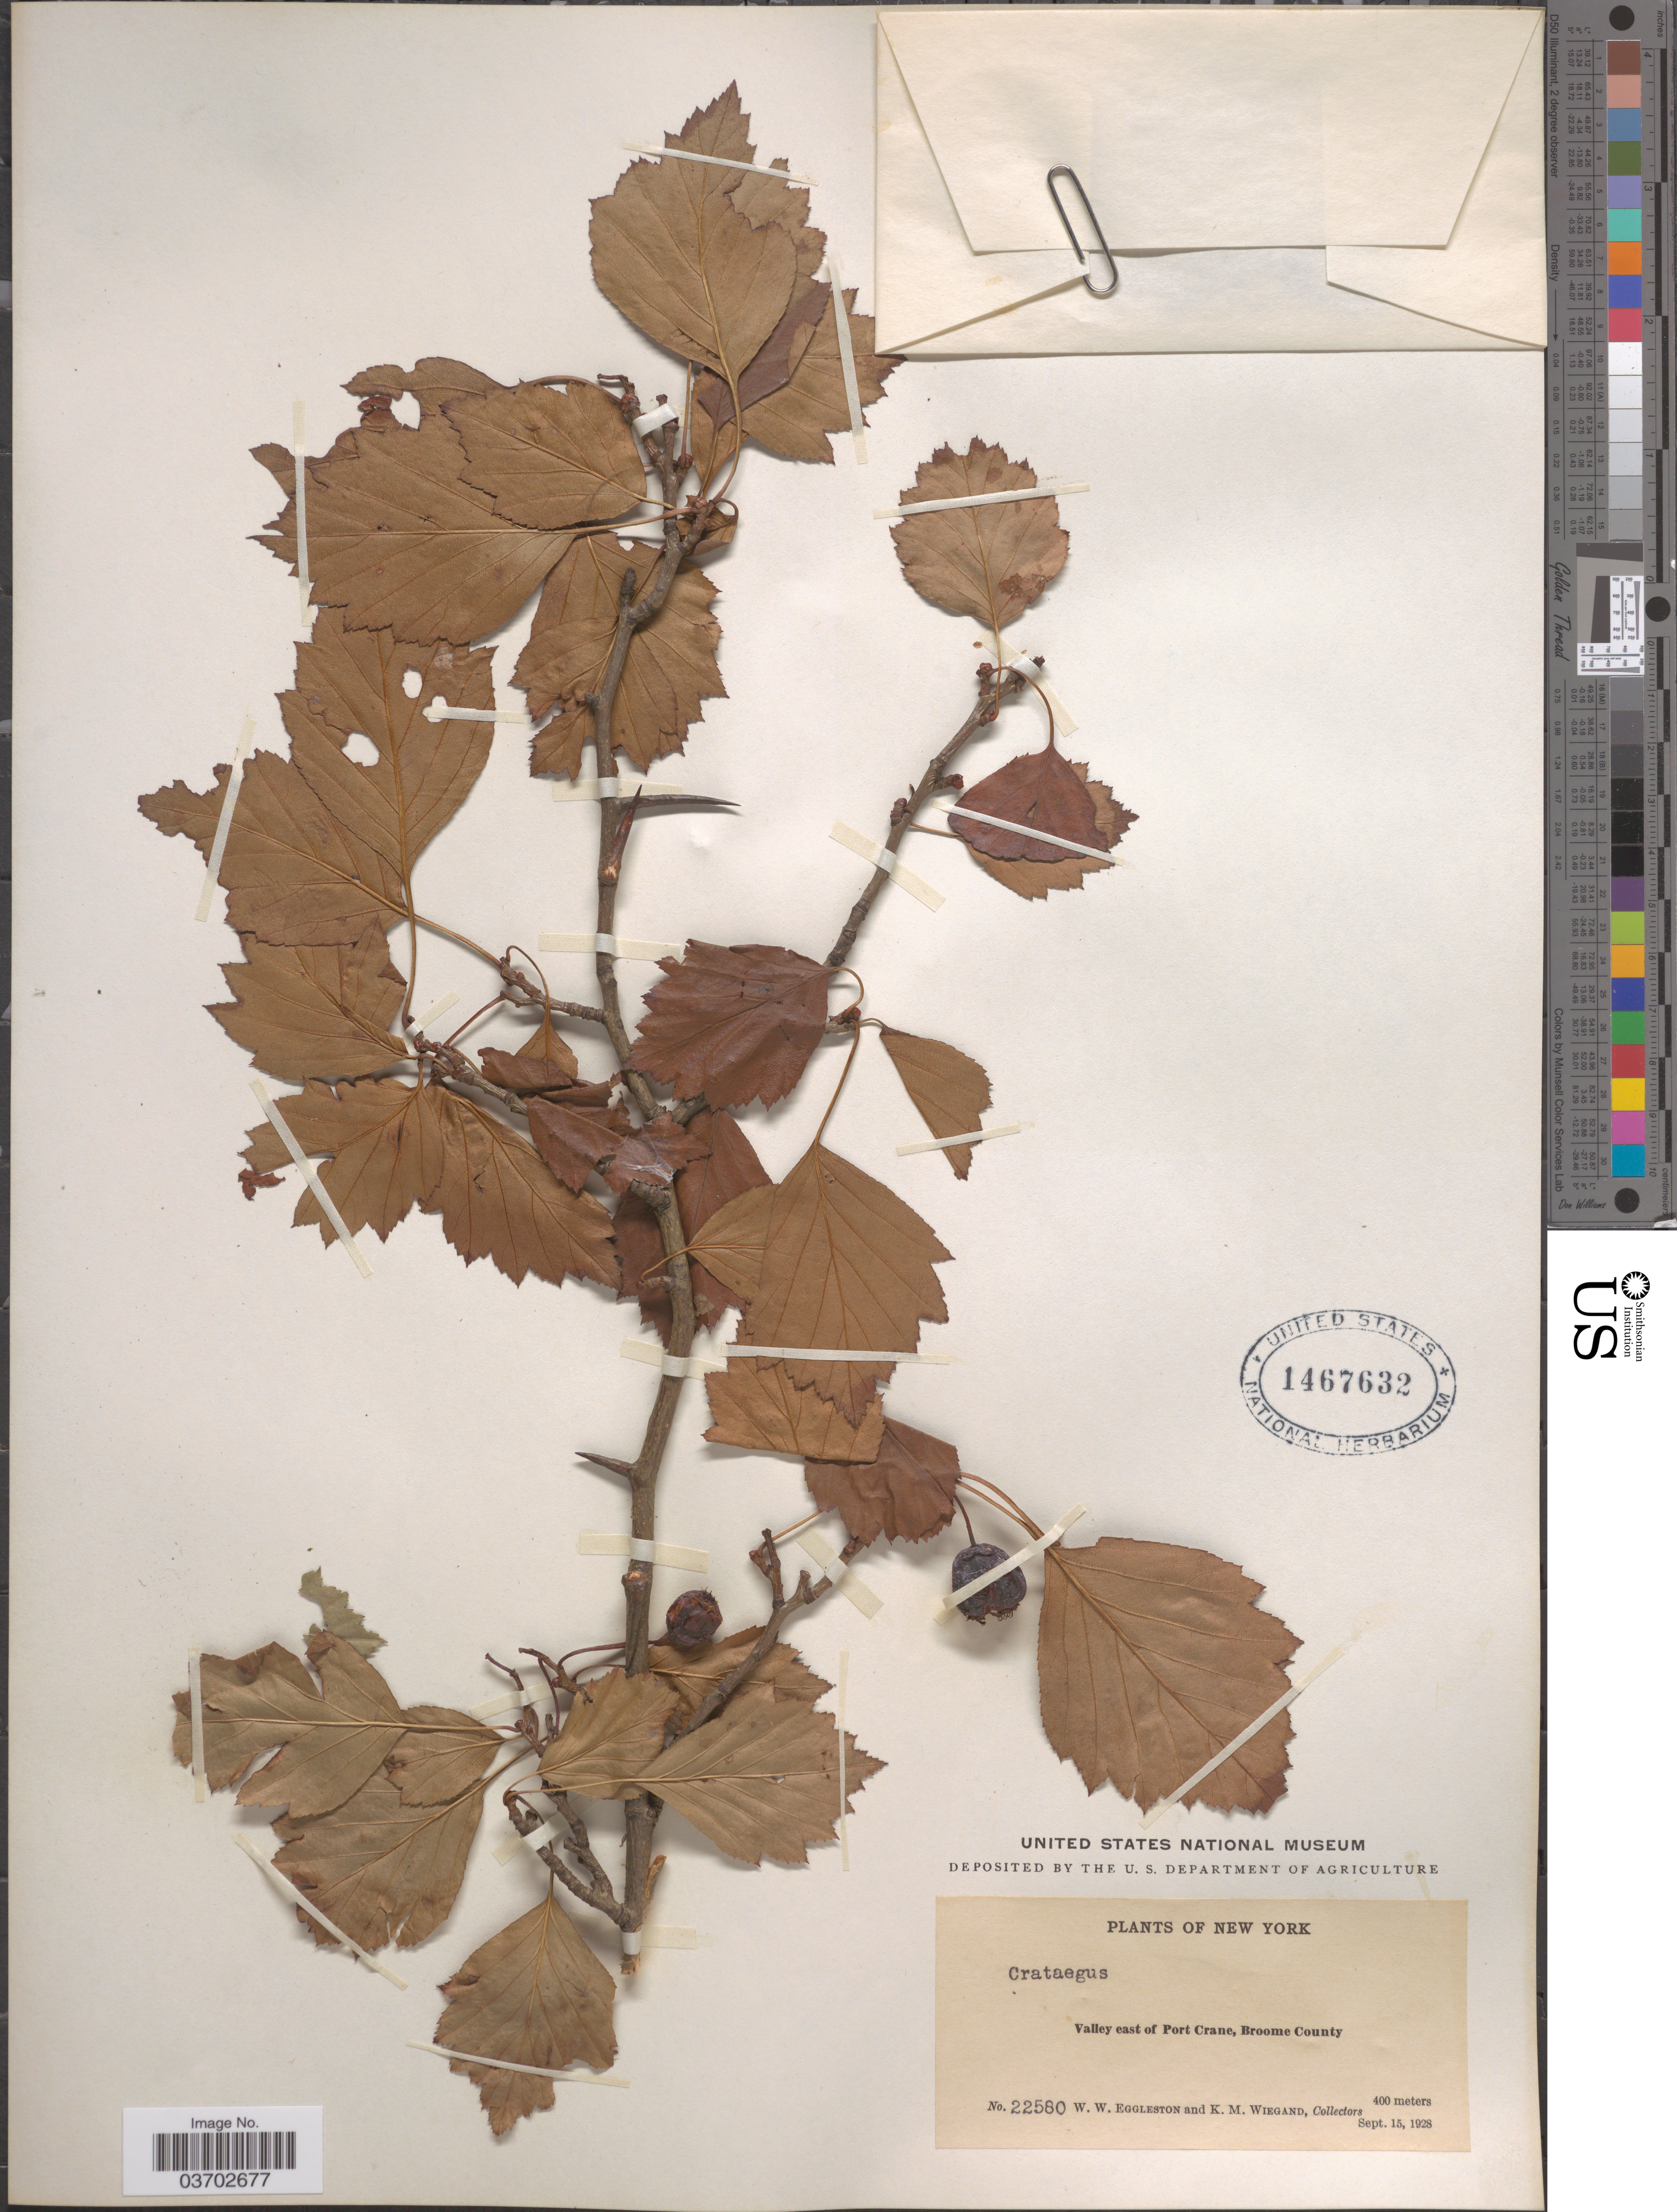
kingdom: Plantae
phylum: Tracheophyta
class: Magnoliopsida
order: Rosales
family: Rosaceae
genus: Crataegus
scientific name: Crataegus sp.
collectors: W. W. Eggleston & K. M. Wiegand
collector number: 22580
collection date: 1928-09-15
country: United States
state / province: New York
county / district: Broome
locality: Valley east of Port Crane, Broome County.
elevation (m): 400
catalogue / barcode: US 1467632